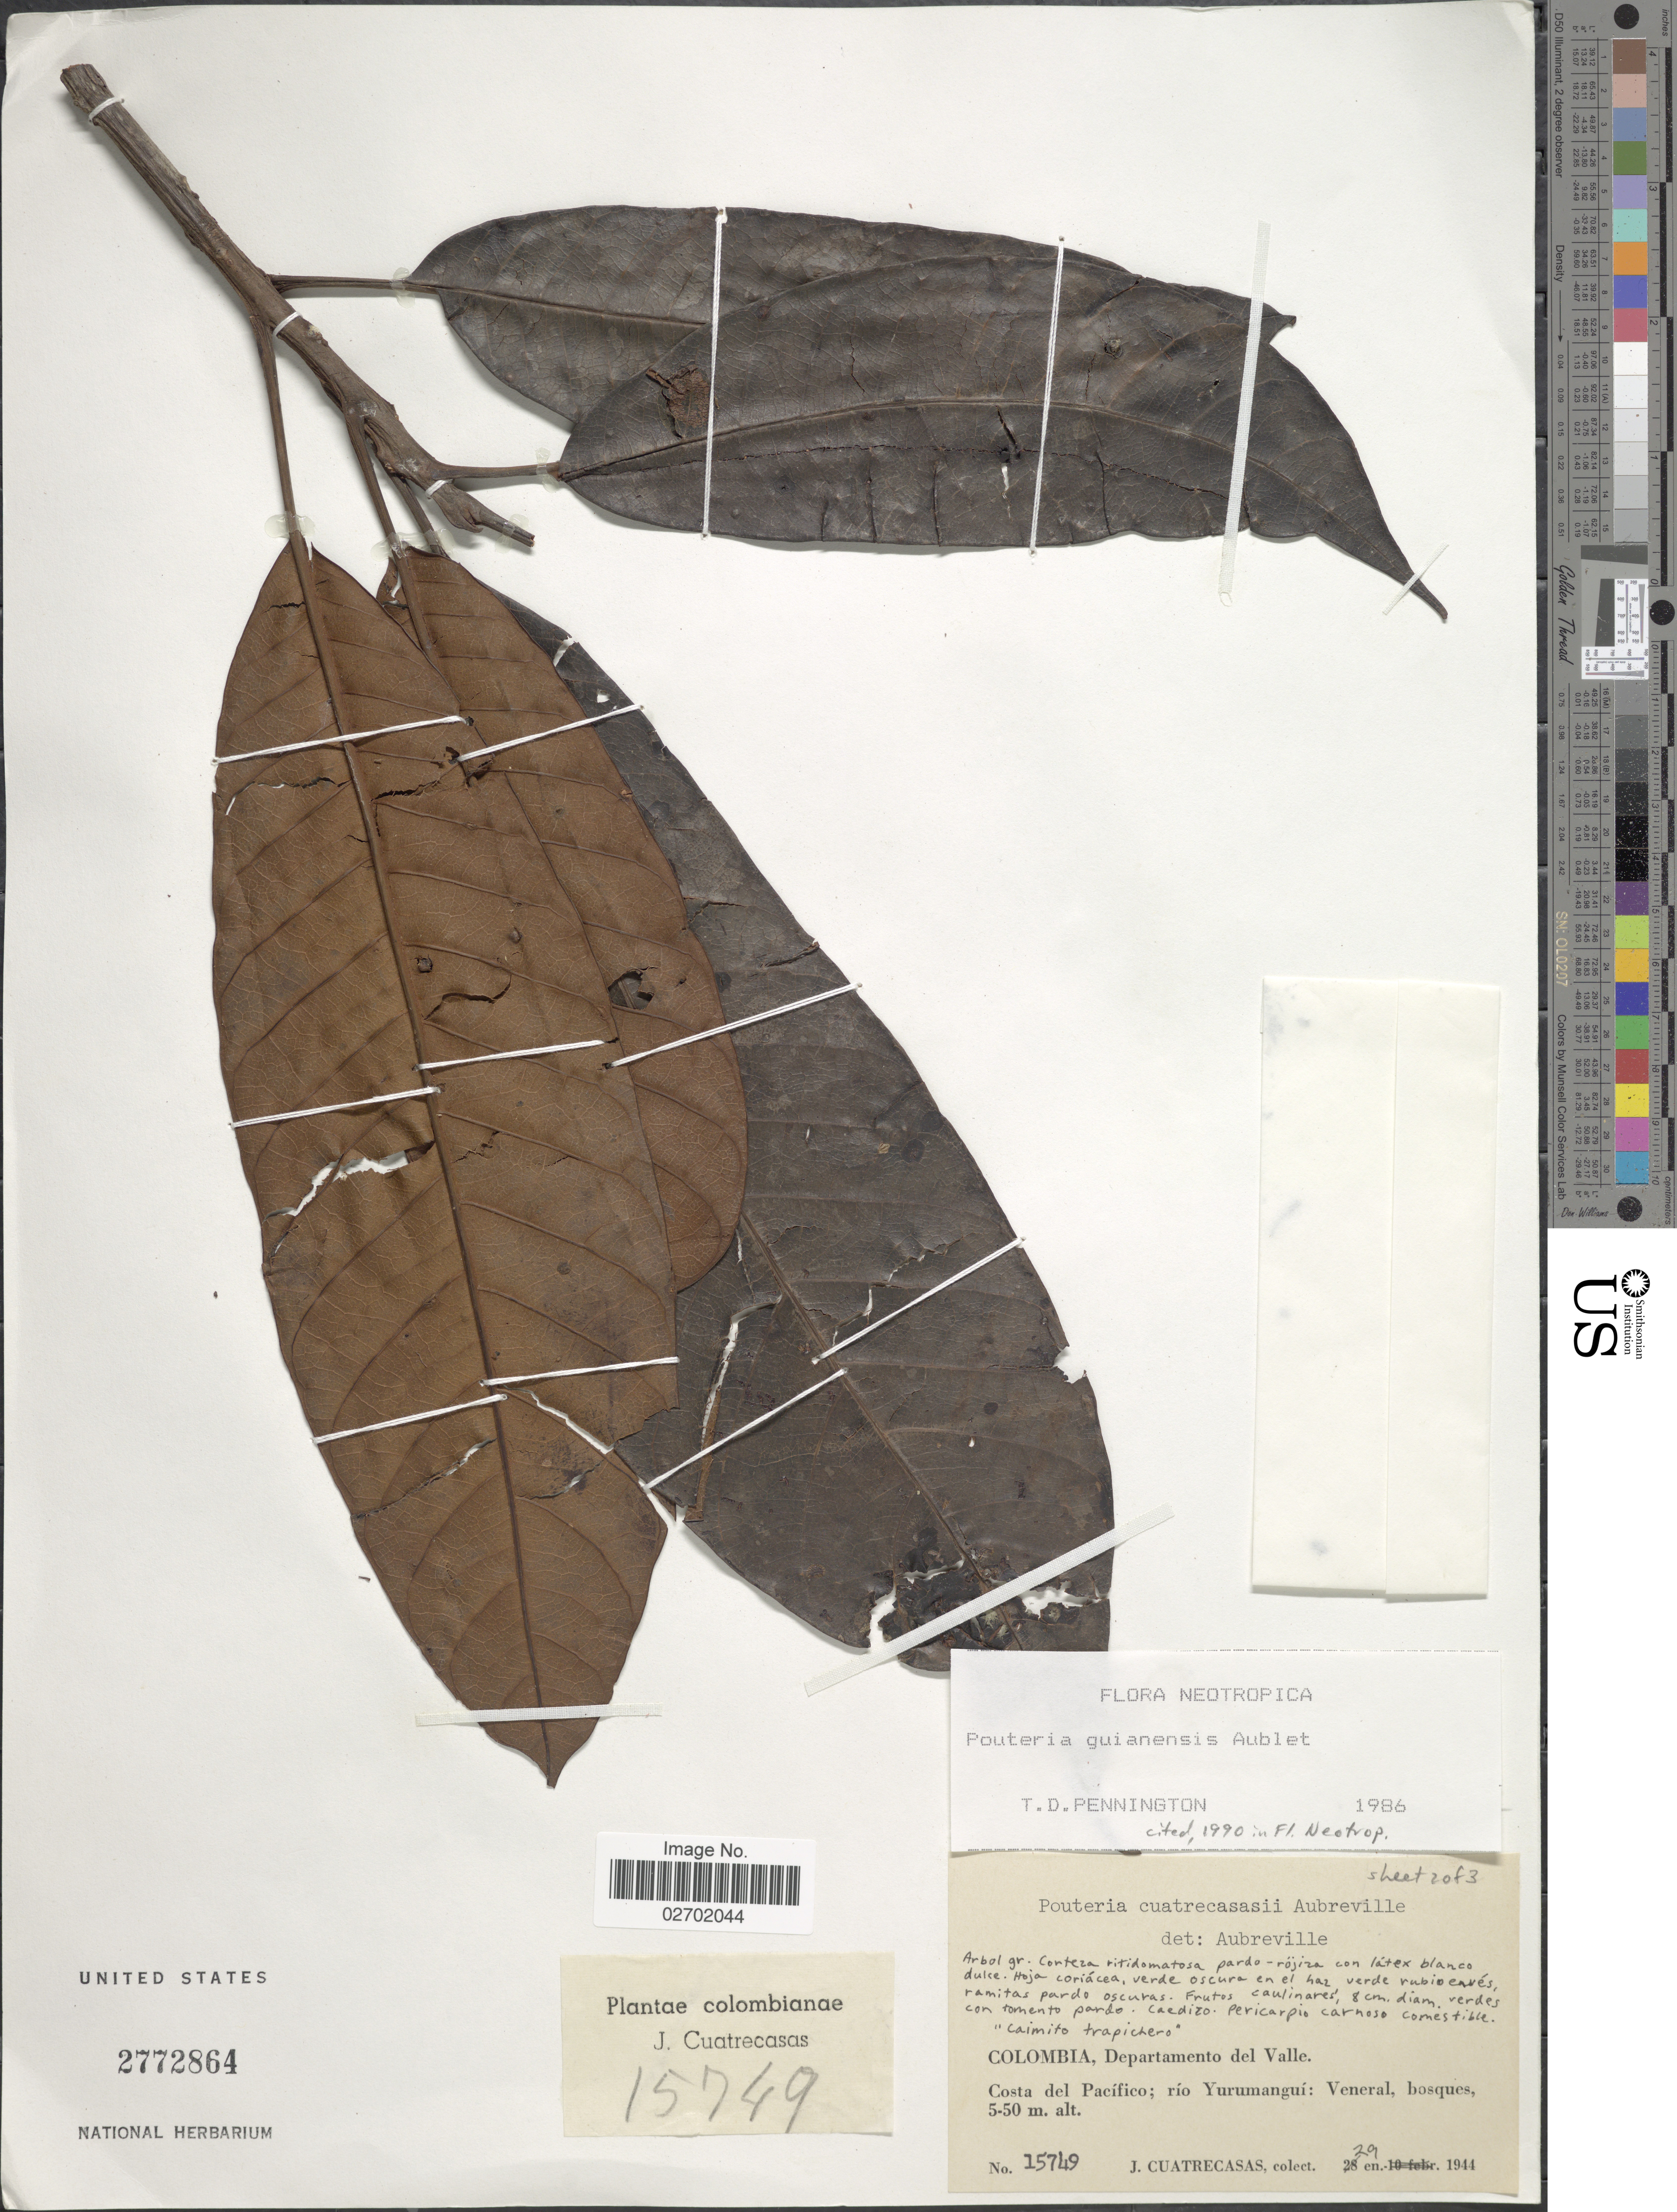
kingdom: Plantae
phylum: Tracheophyta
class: Magnoliopsida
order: Ericales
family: Sapotaceae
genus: Pouteria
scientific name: Pouteria guianensis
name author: Aubl.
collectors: J. Cuatrecasas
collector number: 15749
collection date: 1944-01-29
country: Colombia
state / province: Valle del Cauca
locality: Departamento del Valle, Costa del Pacífico; río Yurumanguí: Veneral, bosques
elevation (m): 5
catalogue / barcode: US 2772864